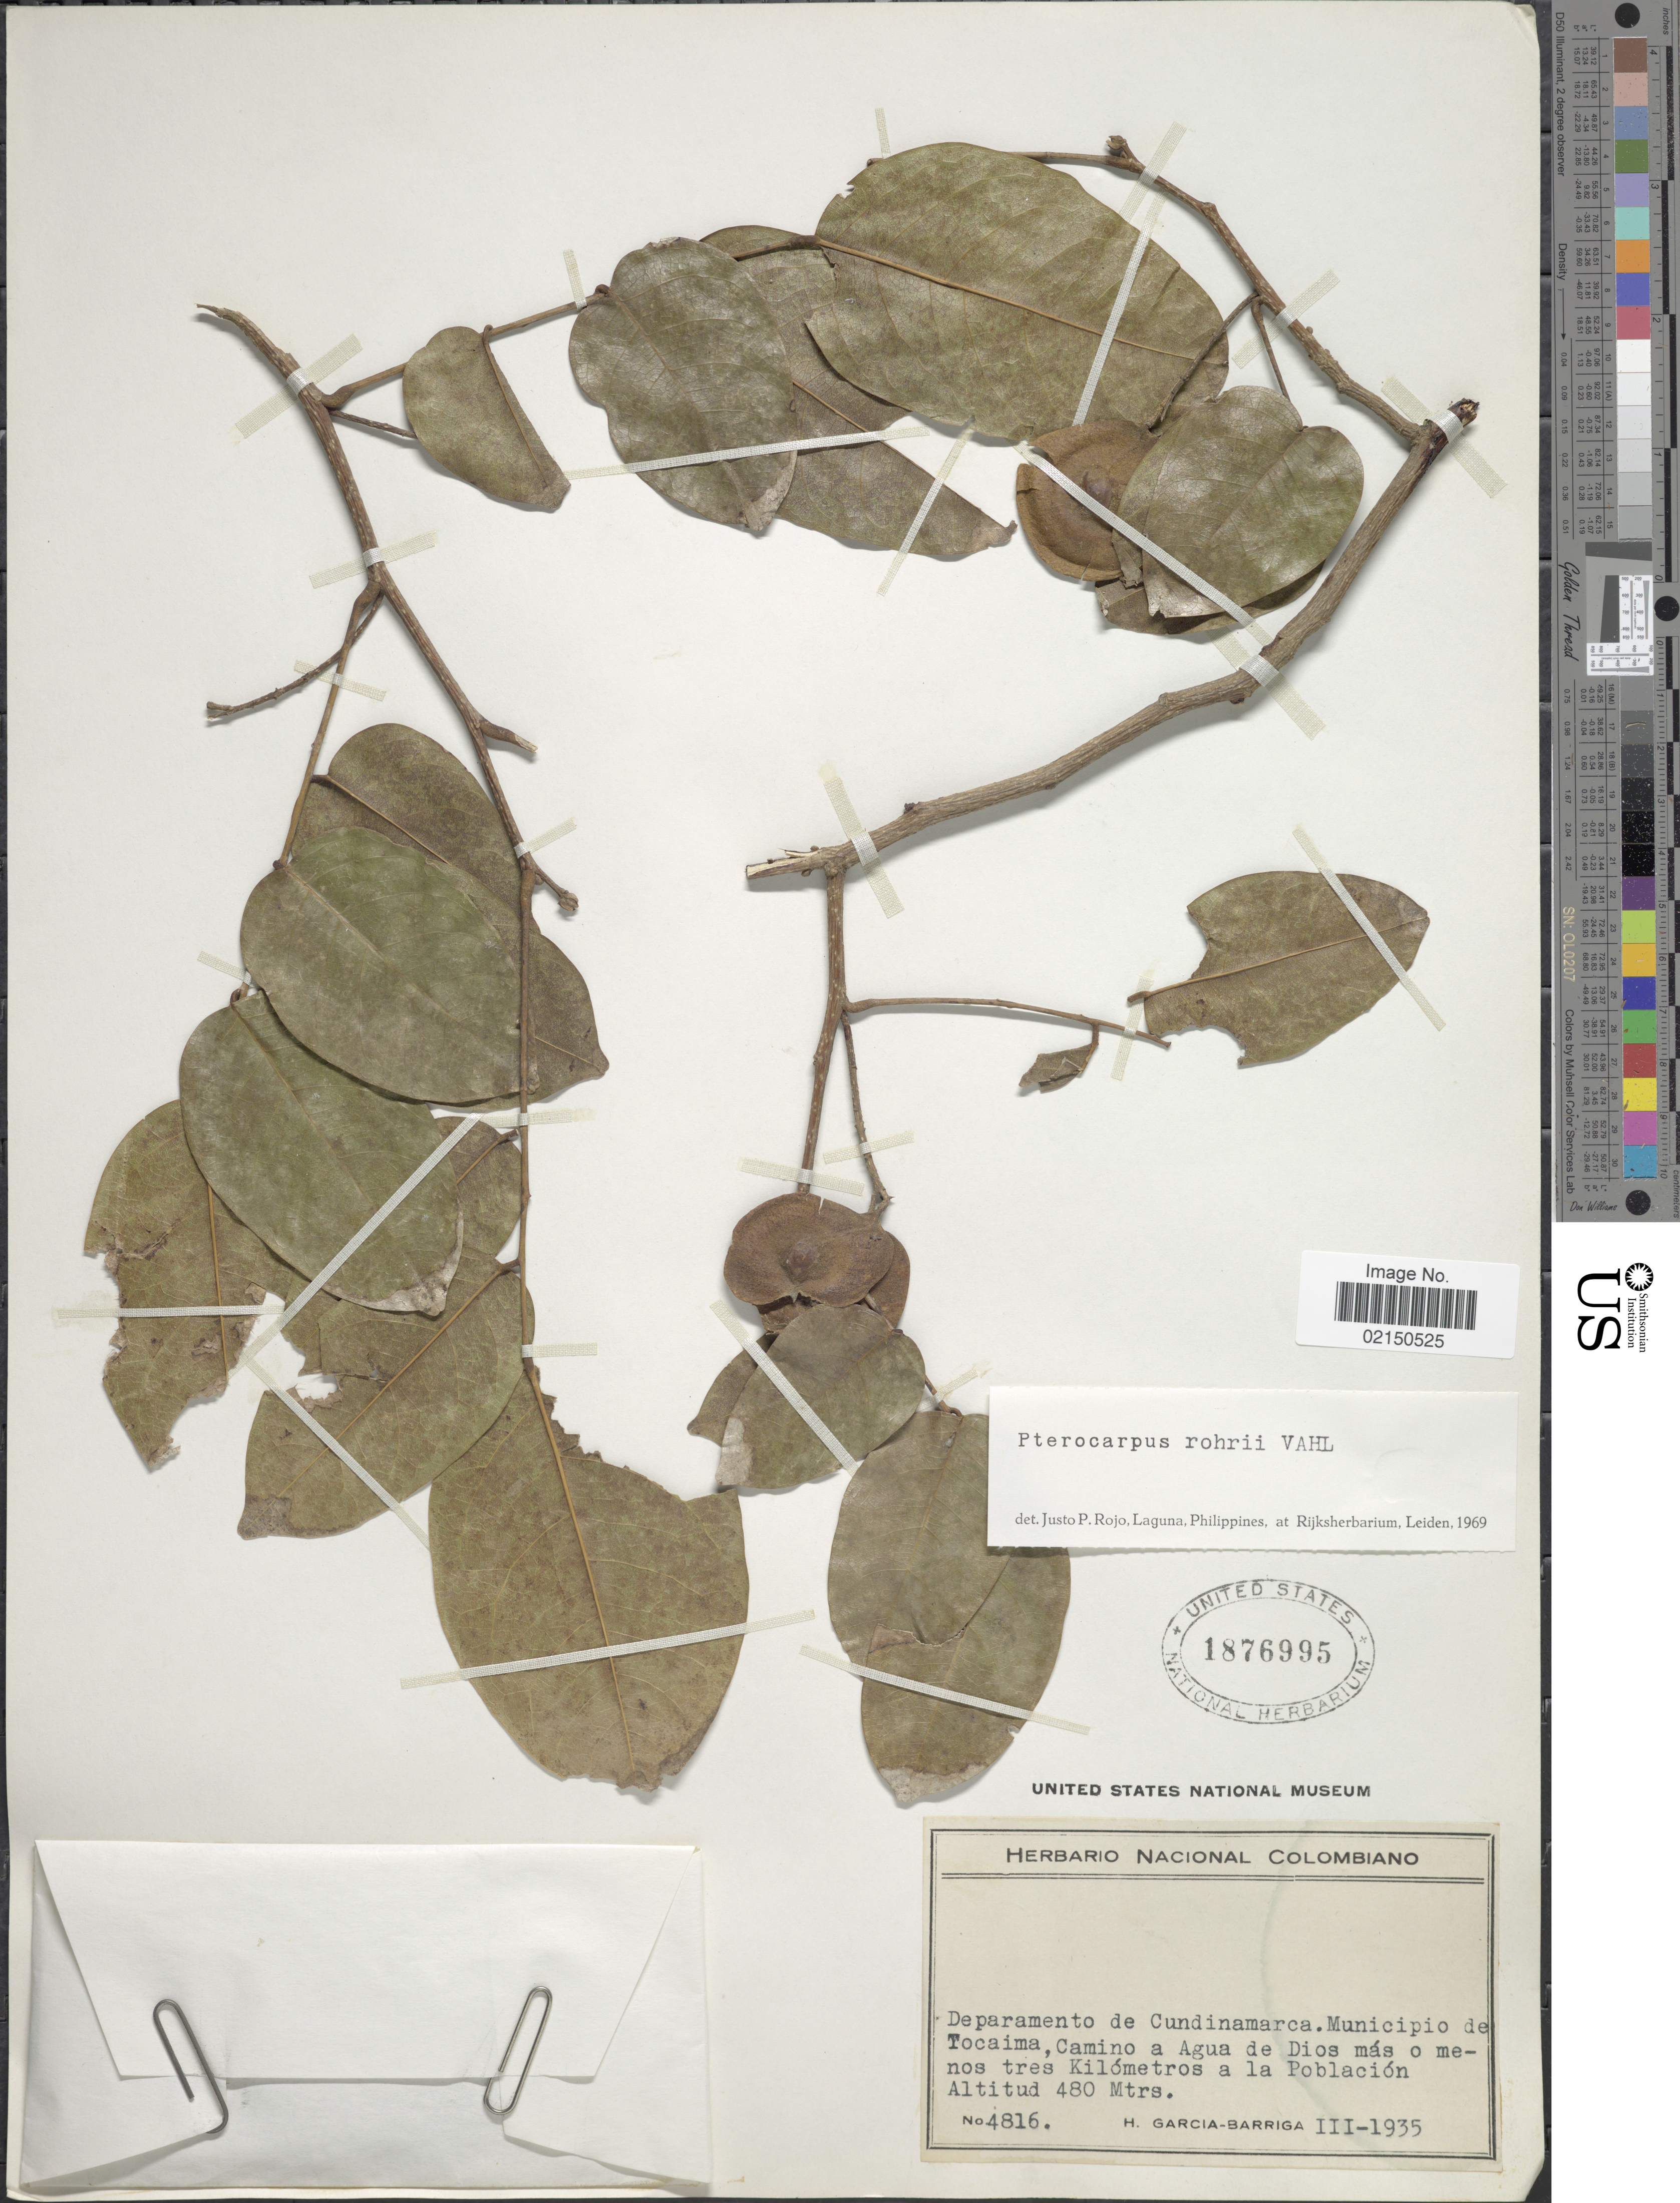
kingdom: Plantae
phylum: Tracheophyta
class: Magnoliopsida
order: Fabales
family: Fabaceae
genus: Pterocarpus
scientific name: Pterocarpus rohrii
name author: Vahl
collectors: H. García Barriga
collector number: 4816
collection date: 1935-03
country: Colombia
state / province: Cundinamarca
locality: Municipio de Tocaima, Camino a Agua de Dios mas o menos tres Kilometros a la Poblacion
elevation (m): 480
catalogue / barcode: US 1876995